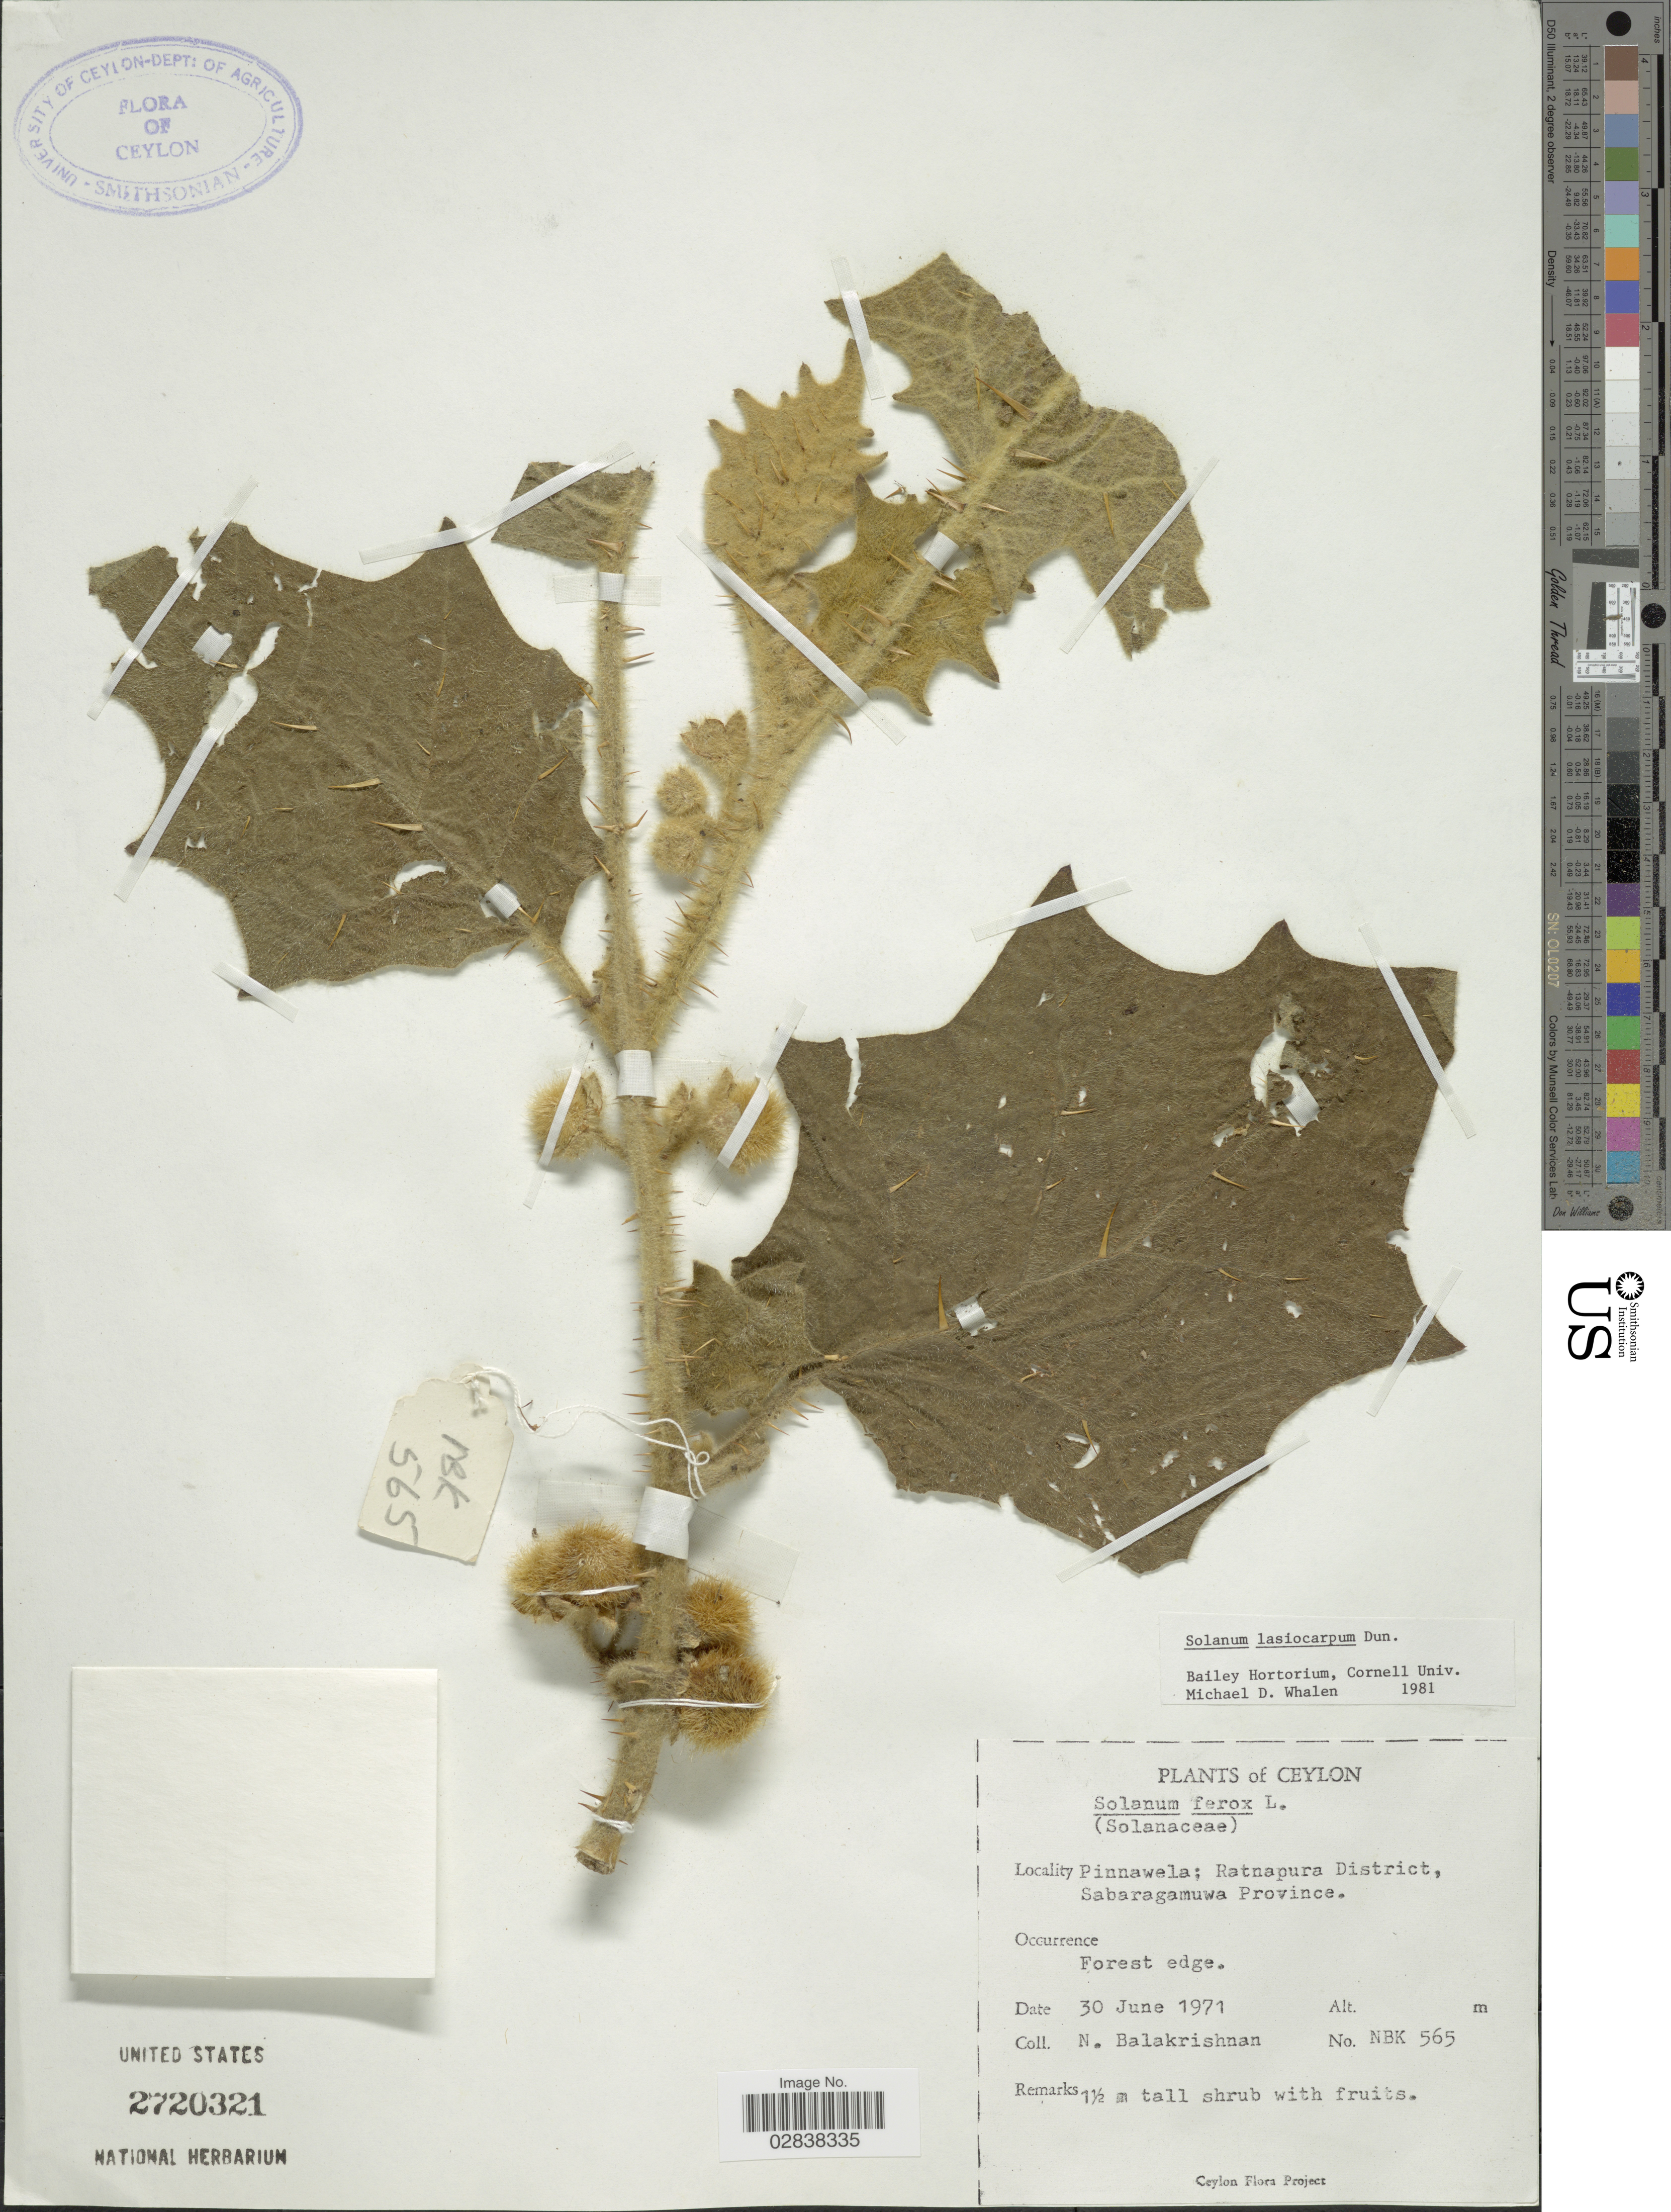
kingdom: Plantae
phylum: Tracheophyta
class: Magnoliopsida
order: Solanales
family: Solanaceae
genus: Solanum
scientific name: Solanum lasiocarpum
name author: Dunal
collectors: N. Balakrishnan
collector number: NBK565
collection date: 1971-06-30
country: Sri Lanka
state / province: Sabaragamuwa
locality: Pinnawela, Ratnapura District.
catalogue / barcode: US 2720321